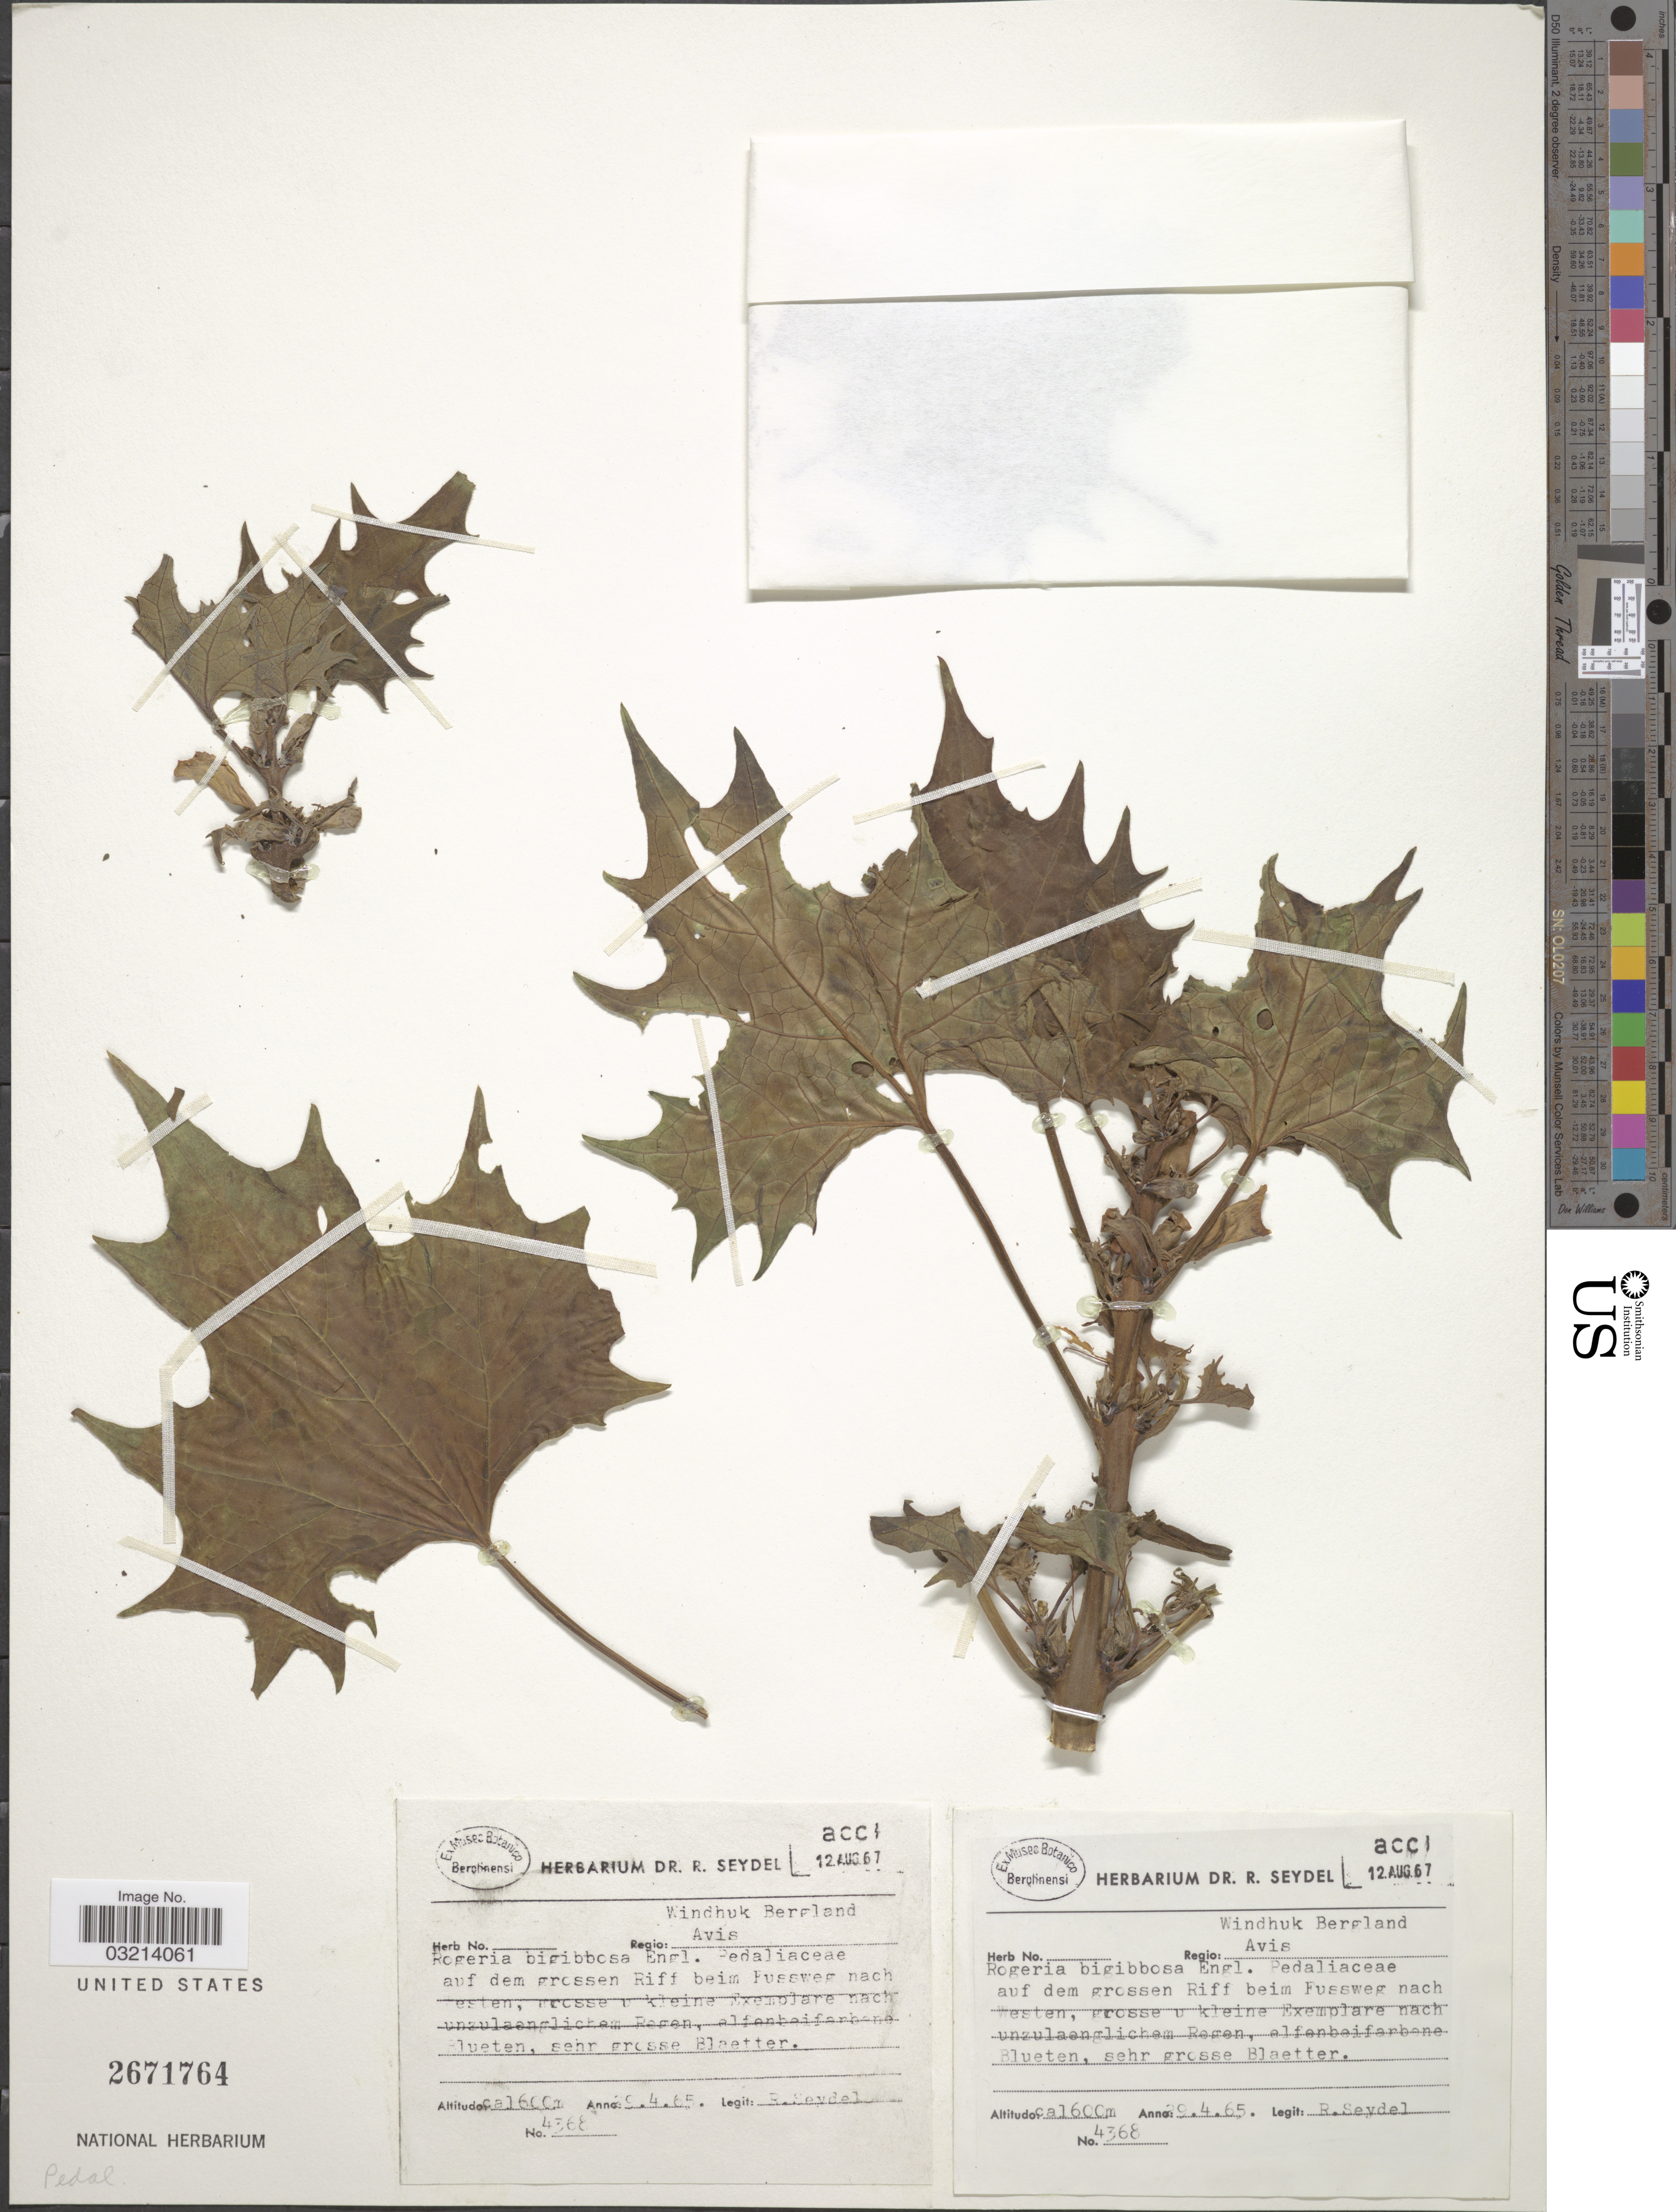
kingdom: Plantae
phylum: Tracheophyta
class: Magnoliopsida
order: Lamiales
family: Pedaliaceae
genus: Rogeria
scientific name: Rogeria bigibbosa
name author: Engl.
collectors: R. Seydel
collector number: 4368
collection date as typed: Transcribed d/m/y: 29/4/65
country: Namibia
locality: Windhuk Bergland. Regio: Avis.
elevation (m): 1600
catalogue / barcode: US 2671764